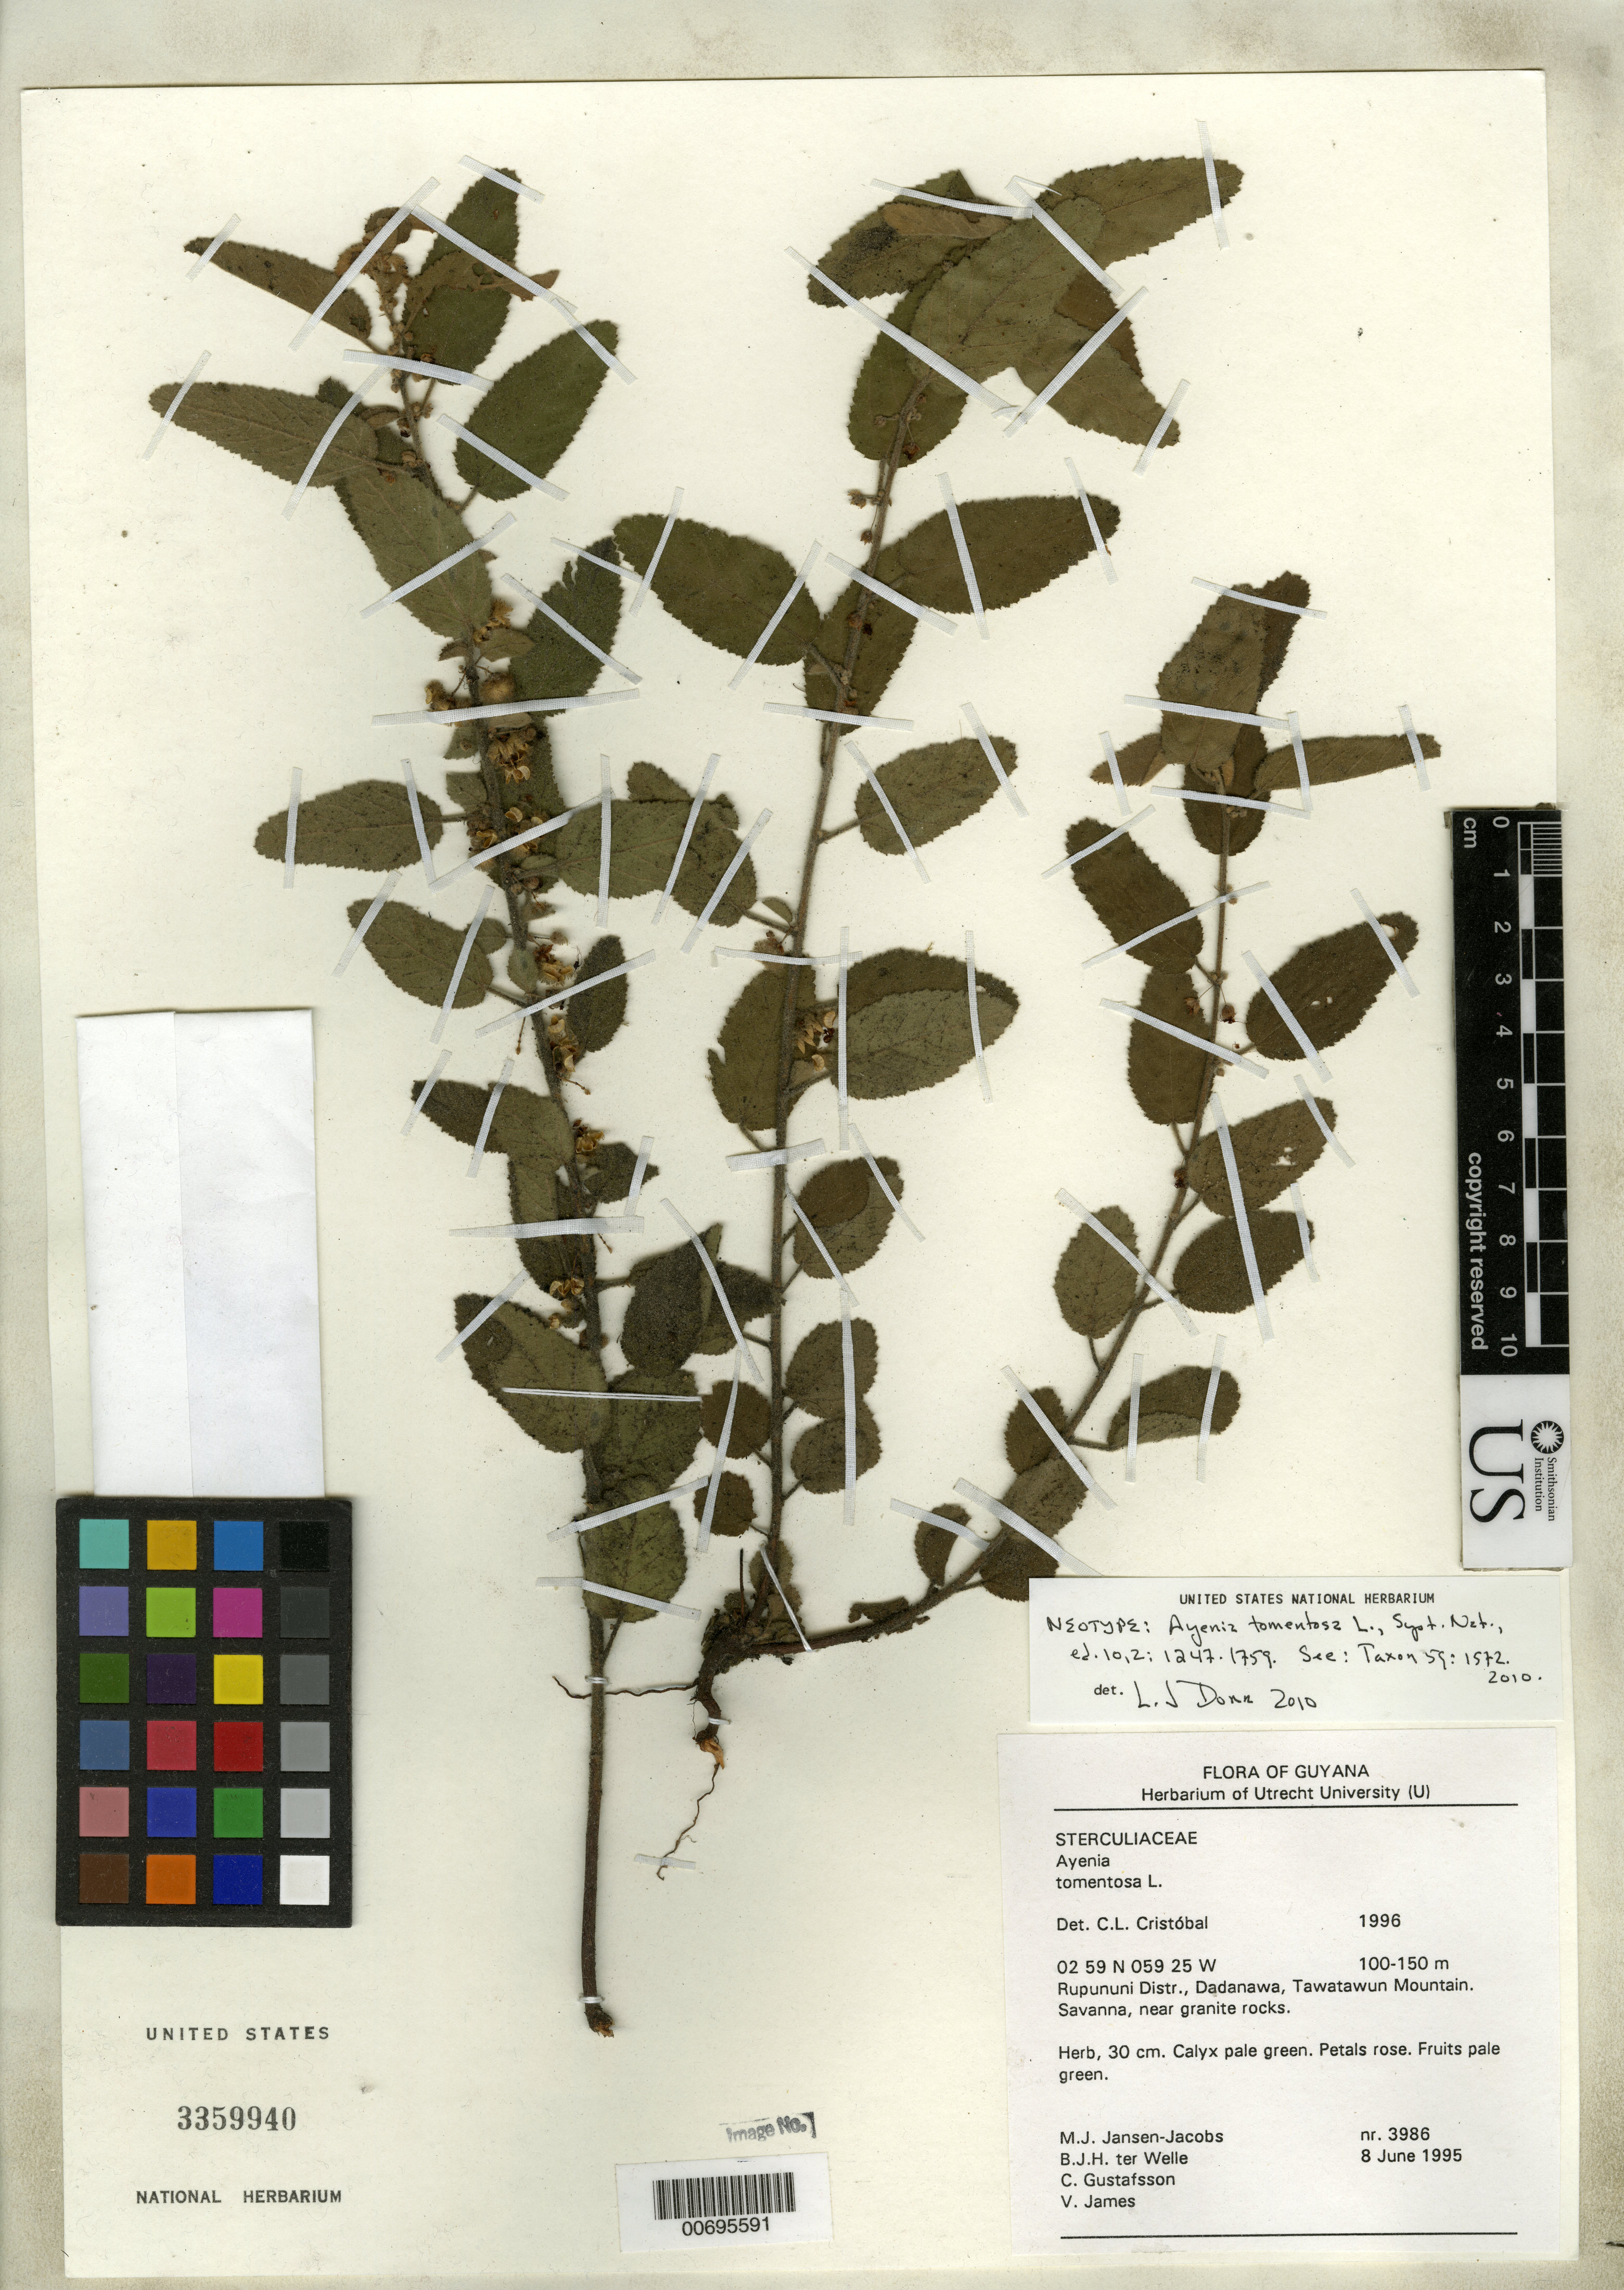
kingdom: Plantae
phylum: Tracheophyta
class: Magnoliopsida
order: Malvales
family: Malvaceae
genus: Ayenia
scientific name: Ayenia tomentosa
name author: L.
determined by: Dorr, L. J., (BOT), Smithsonian Institution - National Museum of Natural History (UNITED STATES)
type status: Neotype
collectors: M. J. Jansen-Jacobs, B. Welle, C. G. Gustafsson & V. James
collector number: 3986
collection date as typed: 08 Jun 1995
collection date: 1995-06-08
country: Guyana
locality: Rupununi Distr., Dadanawa, Tawatawun Mountain.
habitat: Savanna, near granite rocks.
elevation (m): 100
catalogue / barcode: US 3359940